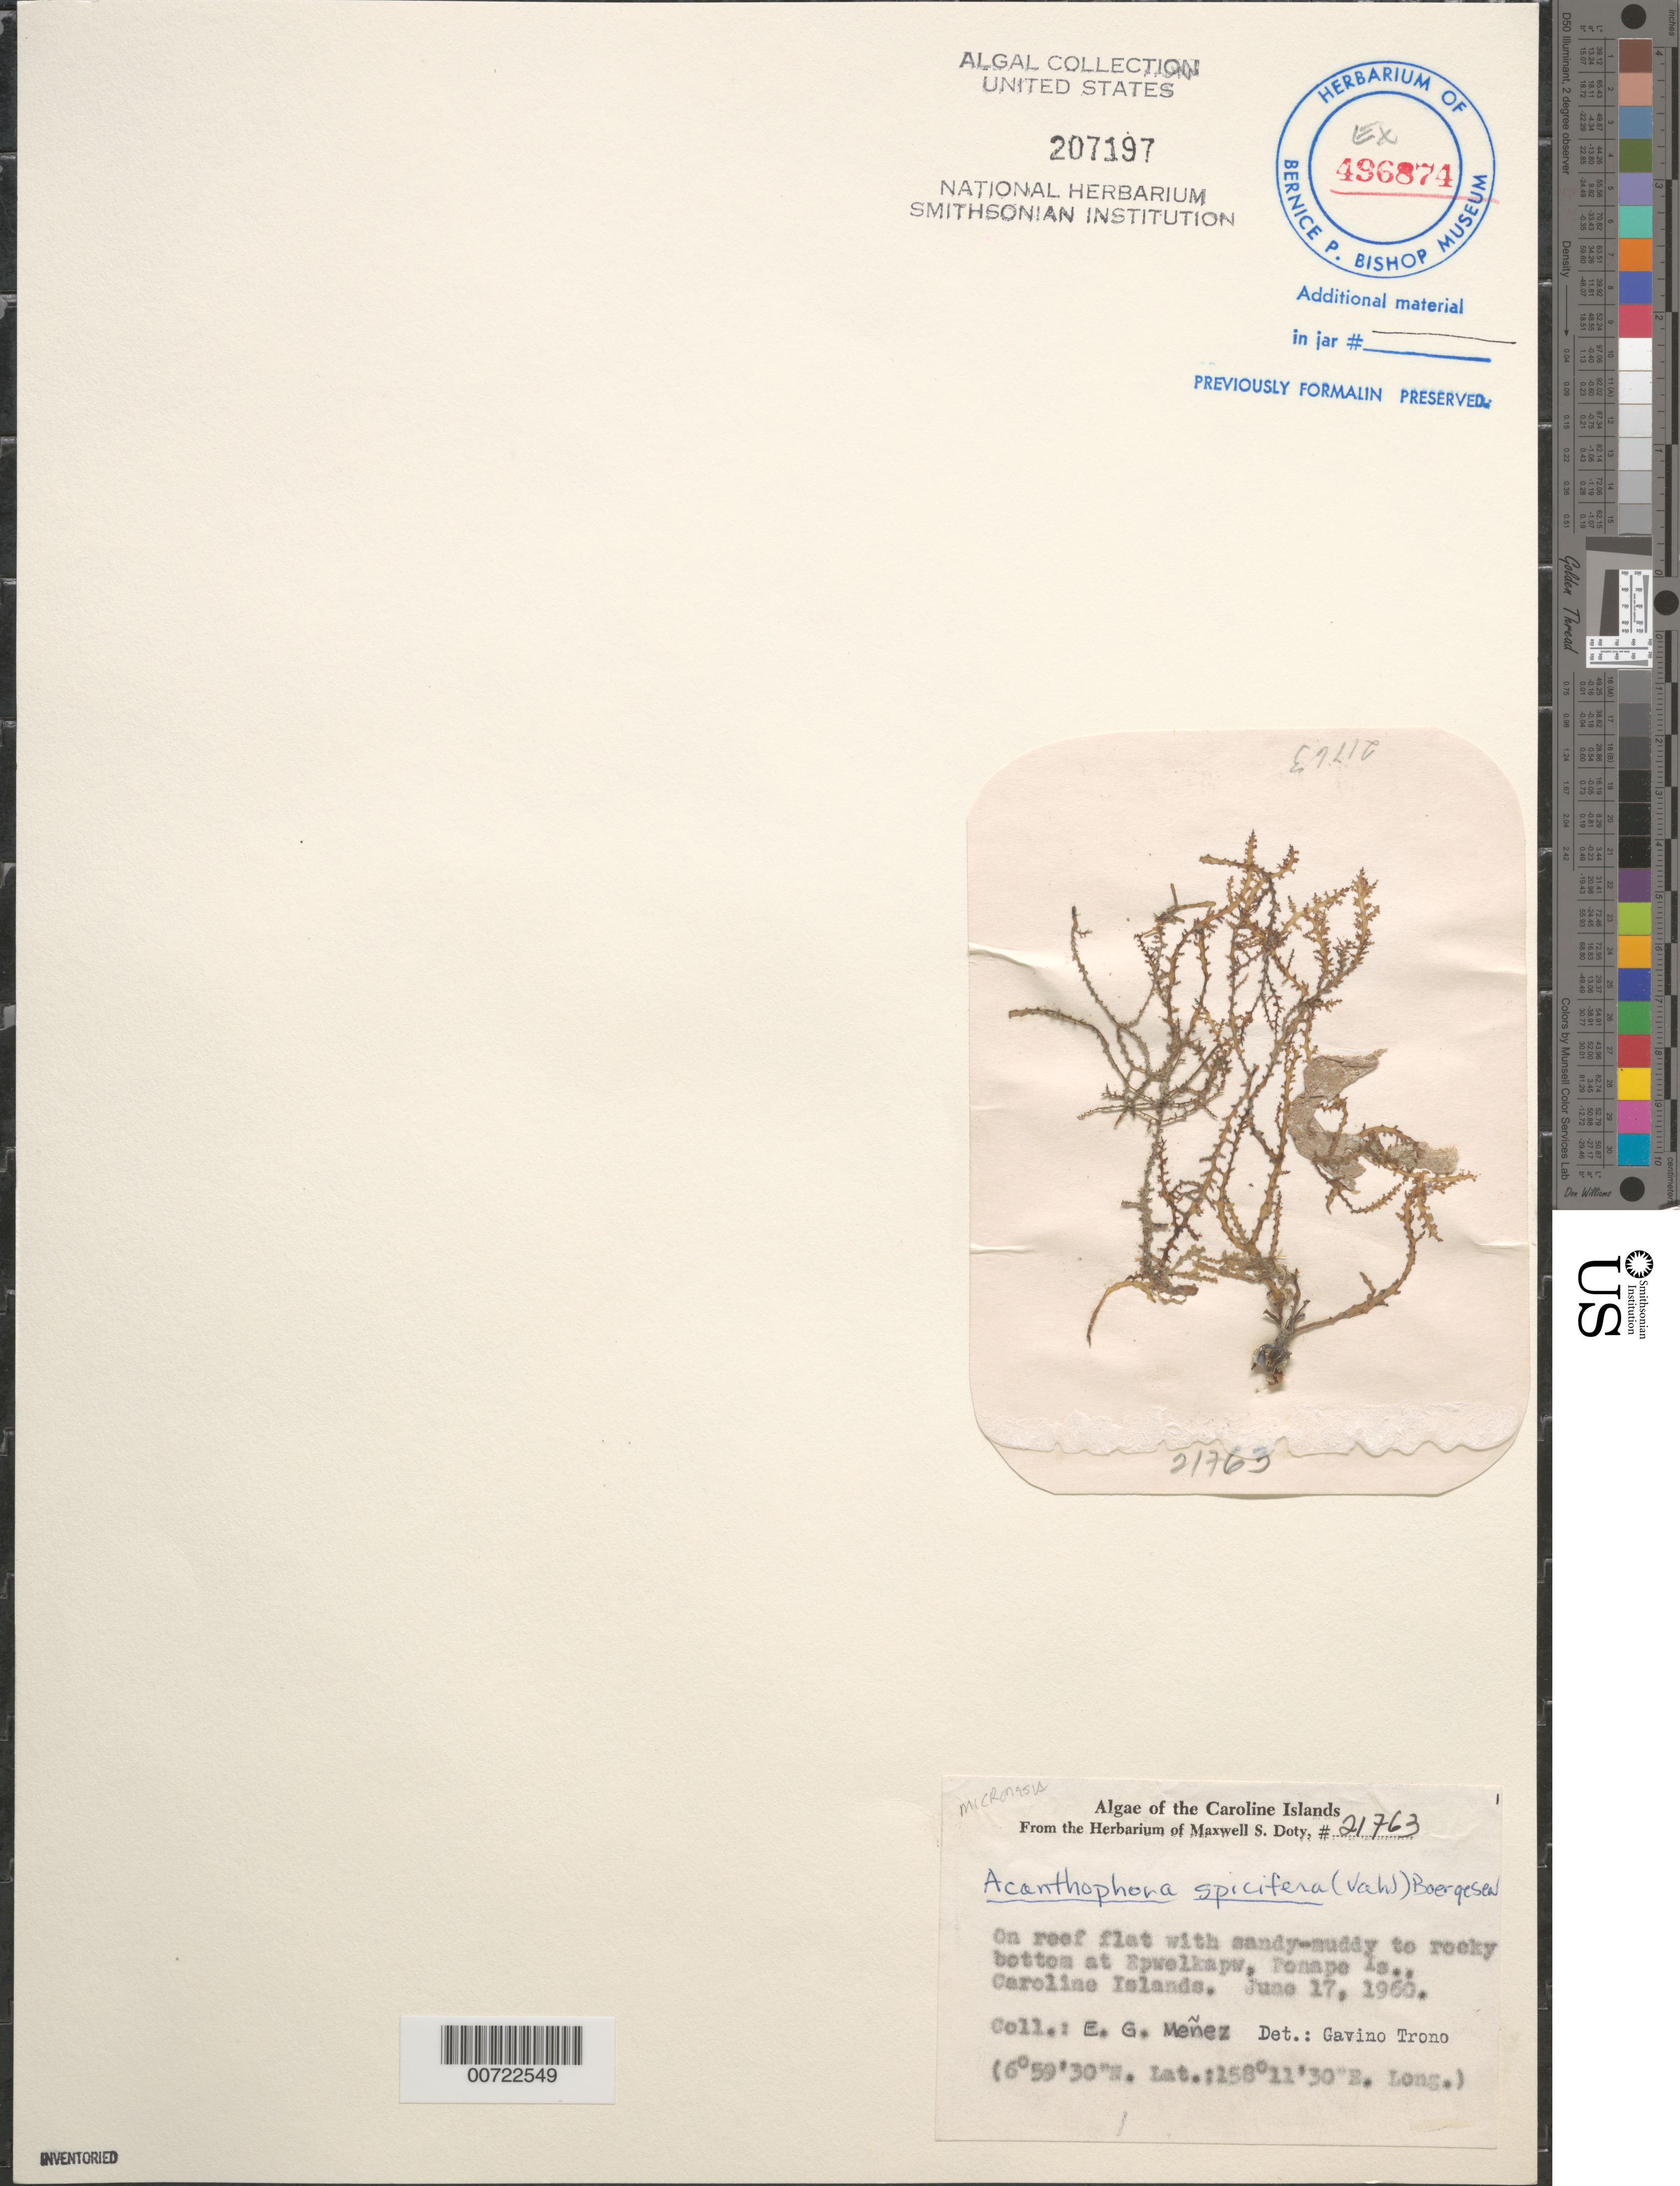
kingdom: Plantae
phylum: Rhodophyta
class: Florideophyceae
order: Ceramiales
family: Rhodomelaceae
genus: Acanthophora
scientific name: Acanthophora spicifera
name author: (Vahl) Børgesen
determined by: Trono, Gavino C., Jr.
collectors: Meñez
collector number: MSD 21763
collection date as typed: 17 Jun 1960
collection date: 1960-06-17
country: Micronesia, Federated States of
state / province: Pohnpei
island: Pohnpei [Ponape] Islands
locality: Epwelkapw Islet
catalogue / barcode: US 207197